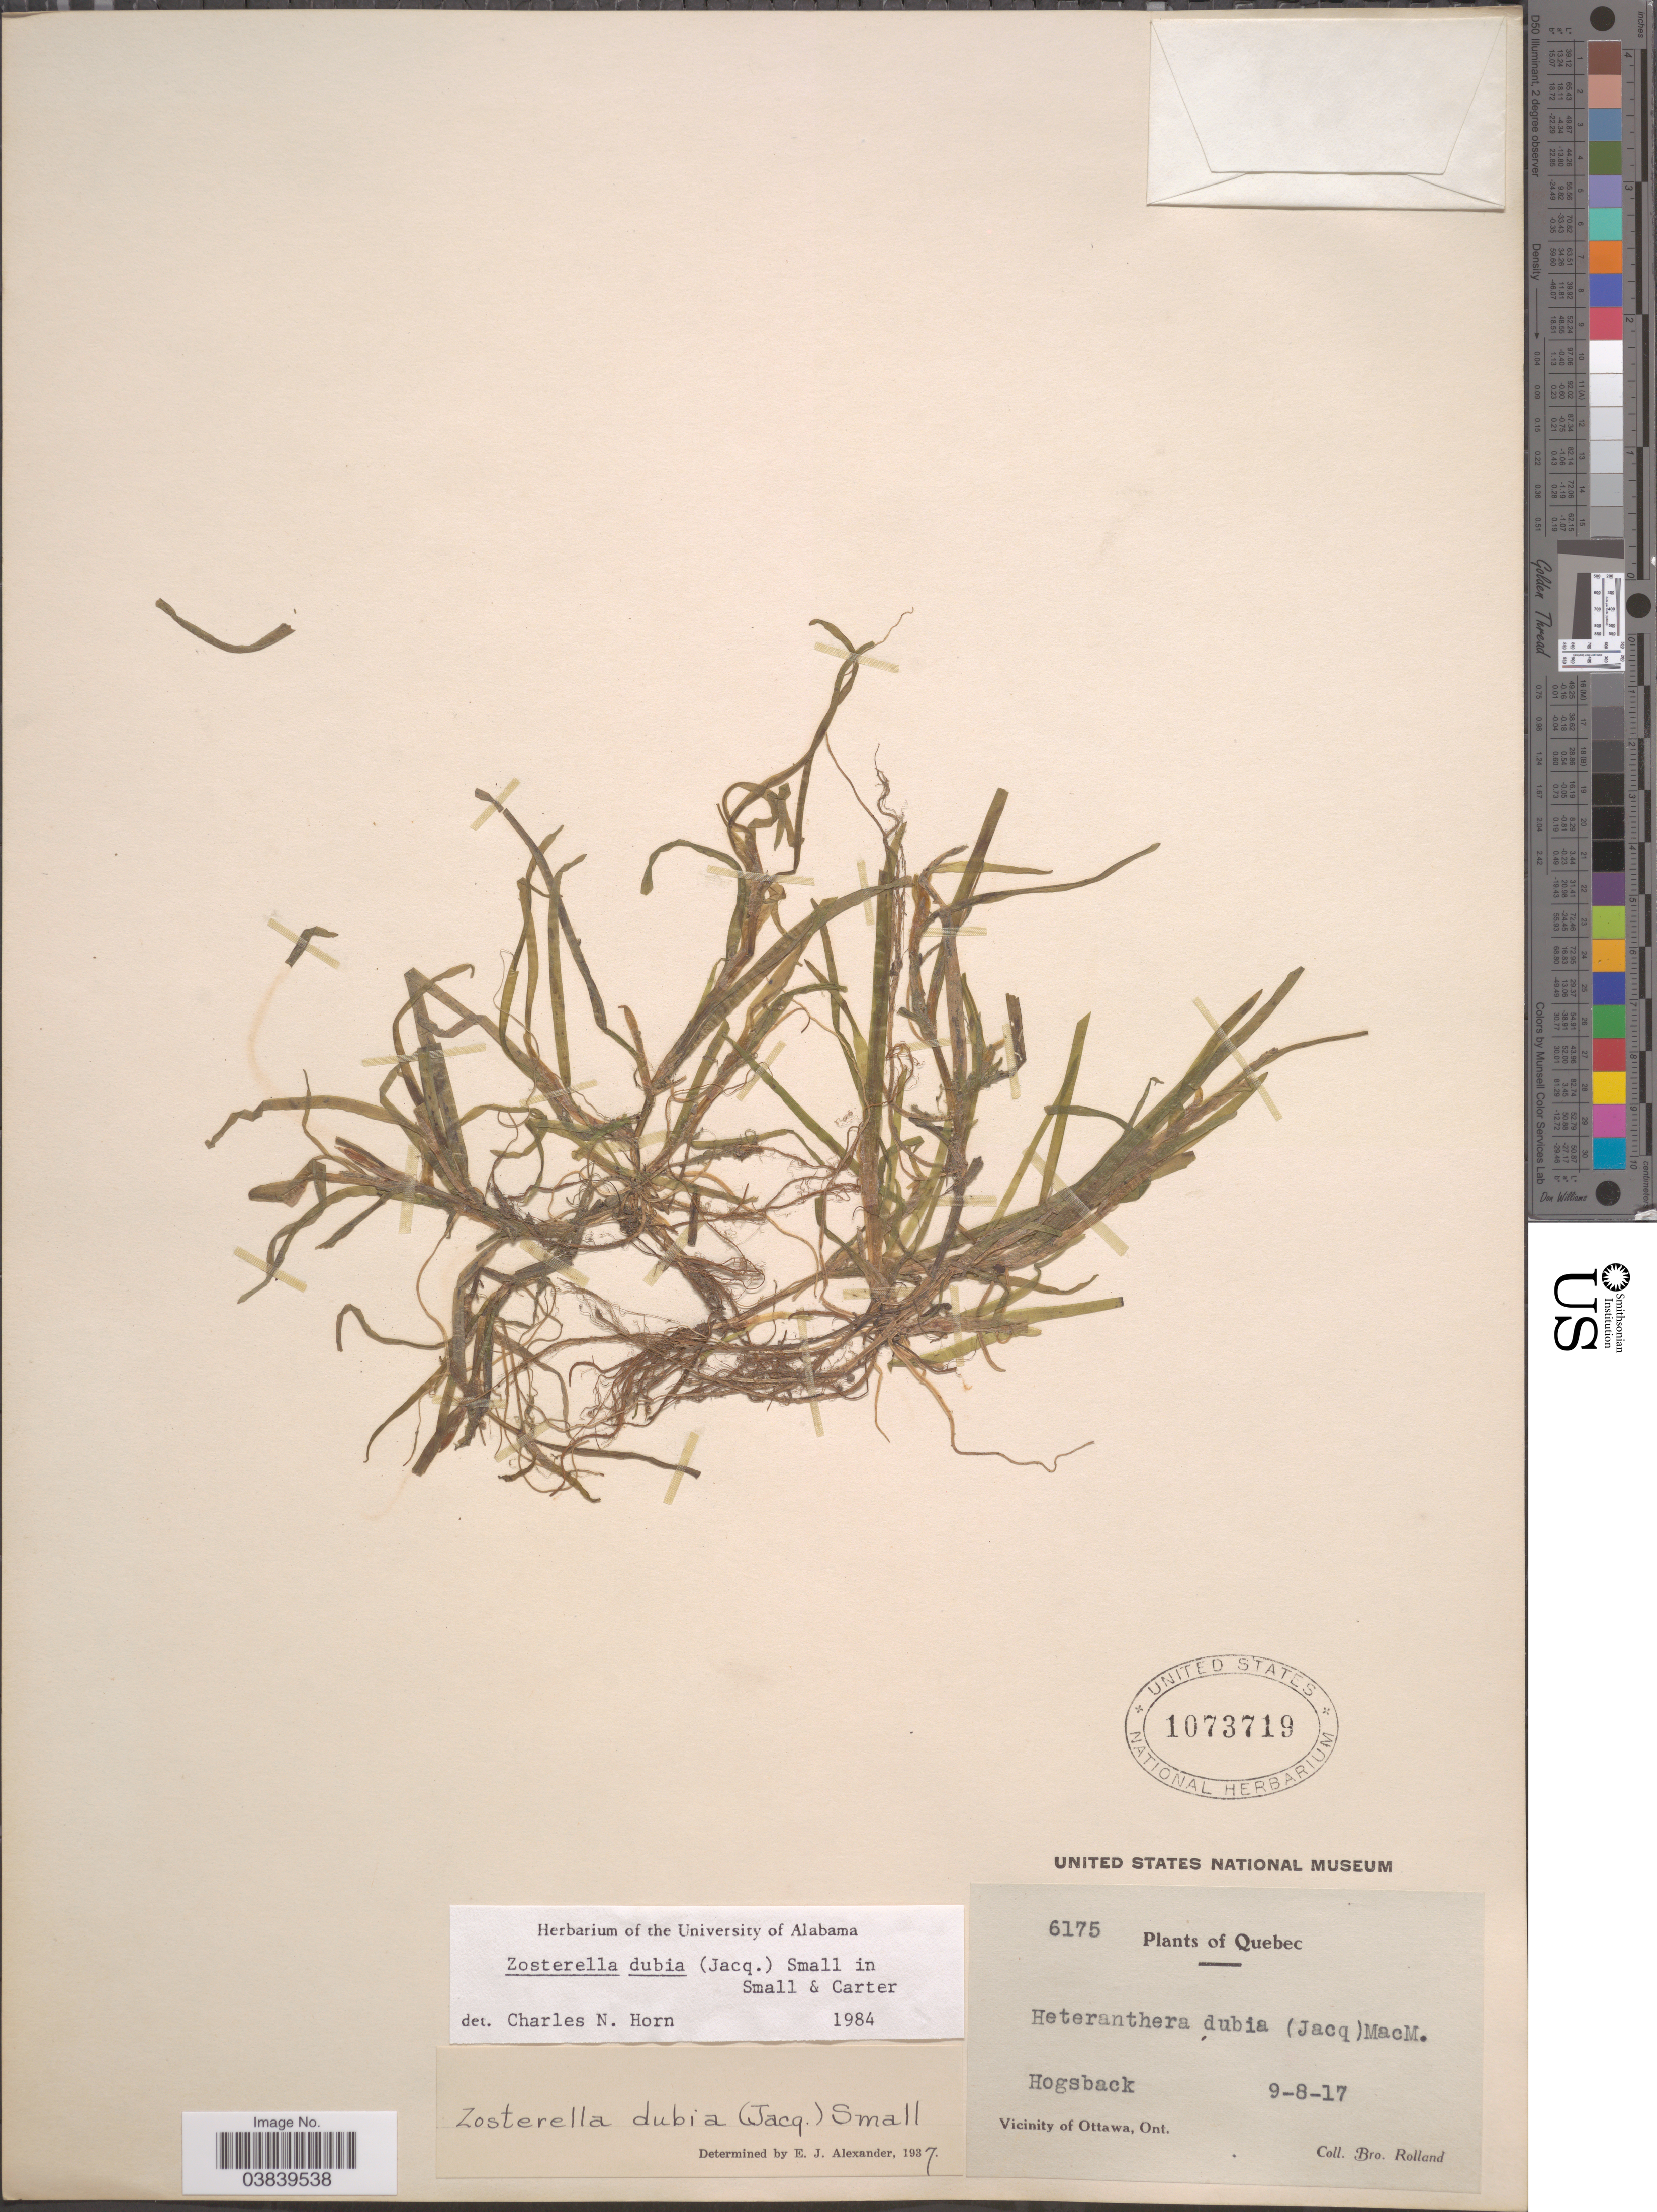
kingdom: Plantae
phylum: Tracheophyta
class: Liliopsida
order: Commelinales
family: Pontederiaceae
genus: Heteranthera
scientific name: Heteranthera dubia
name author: (Jacq.) MacMill.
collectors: B. Rolland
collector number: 6175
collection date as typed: Transcribed d/m/y: 9/8/17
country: Canada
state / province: Ontario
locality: Hogsback. Vicinity of Ottawa.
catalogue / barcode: US 1073719